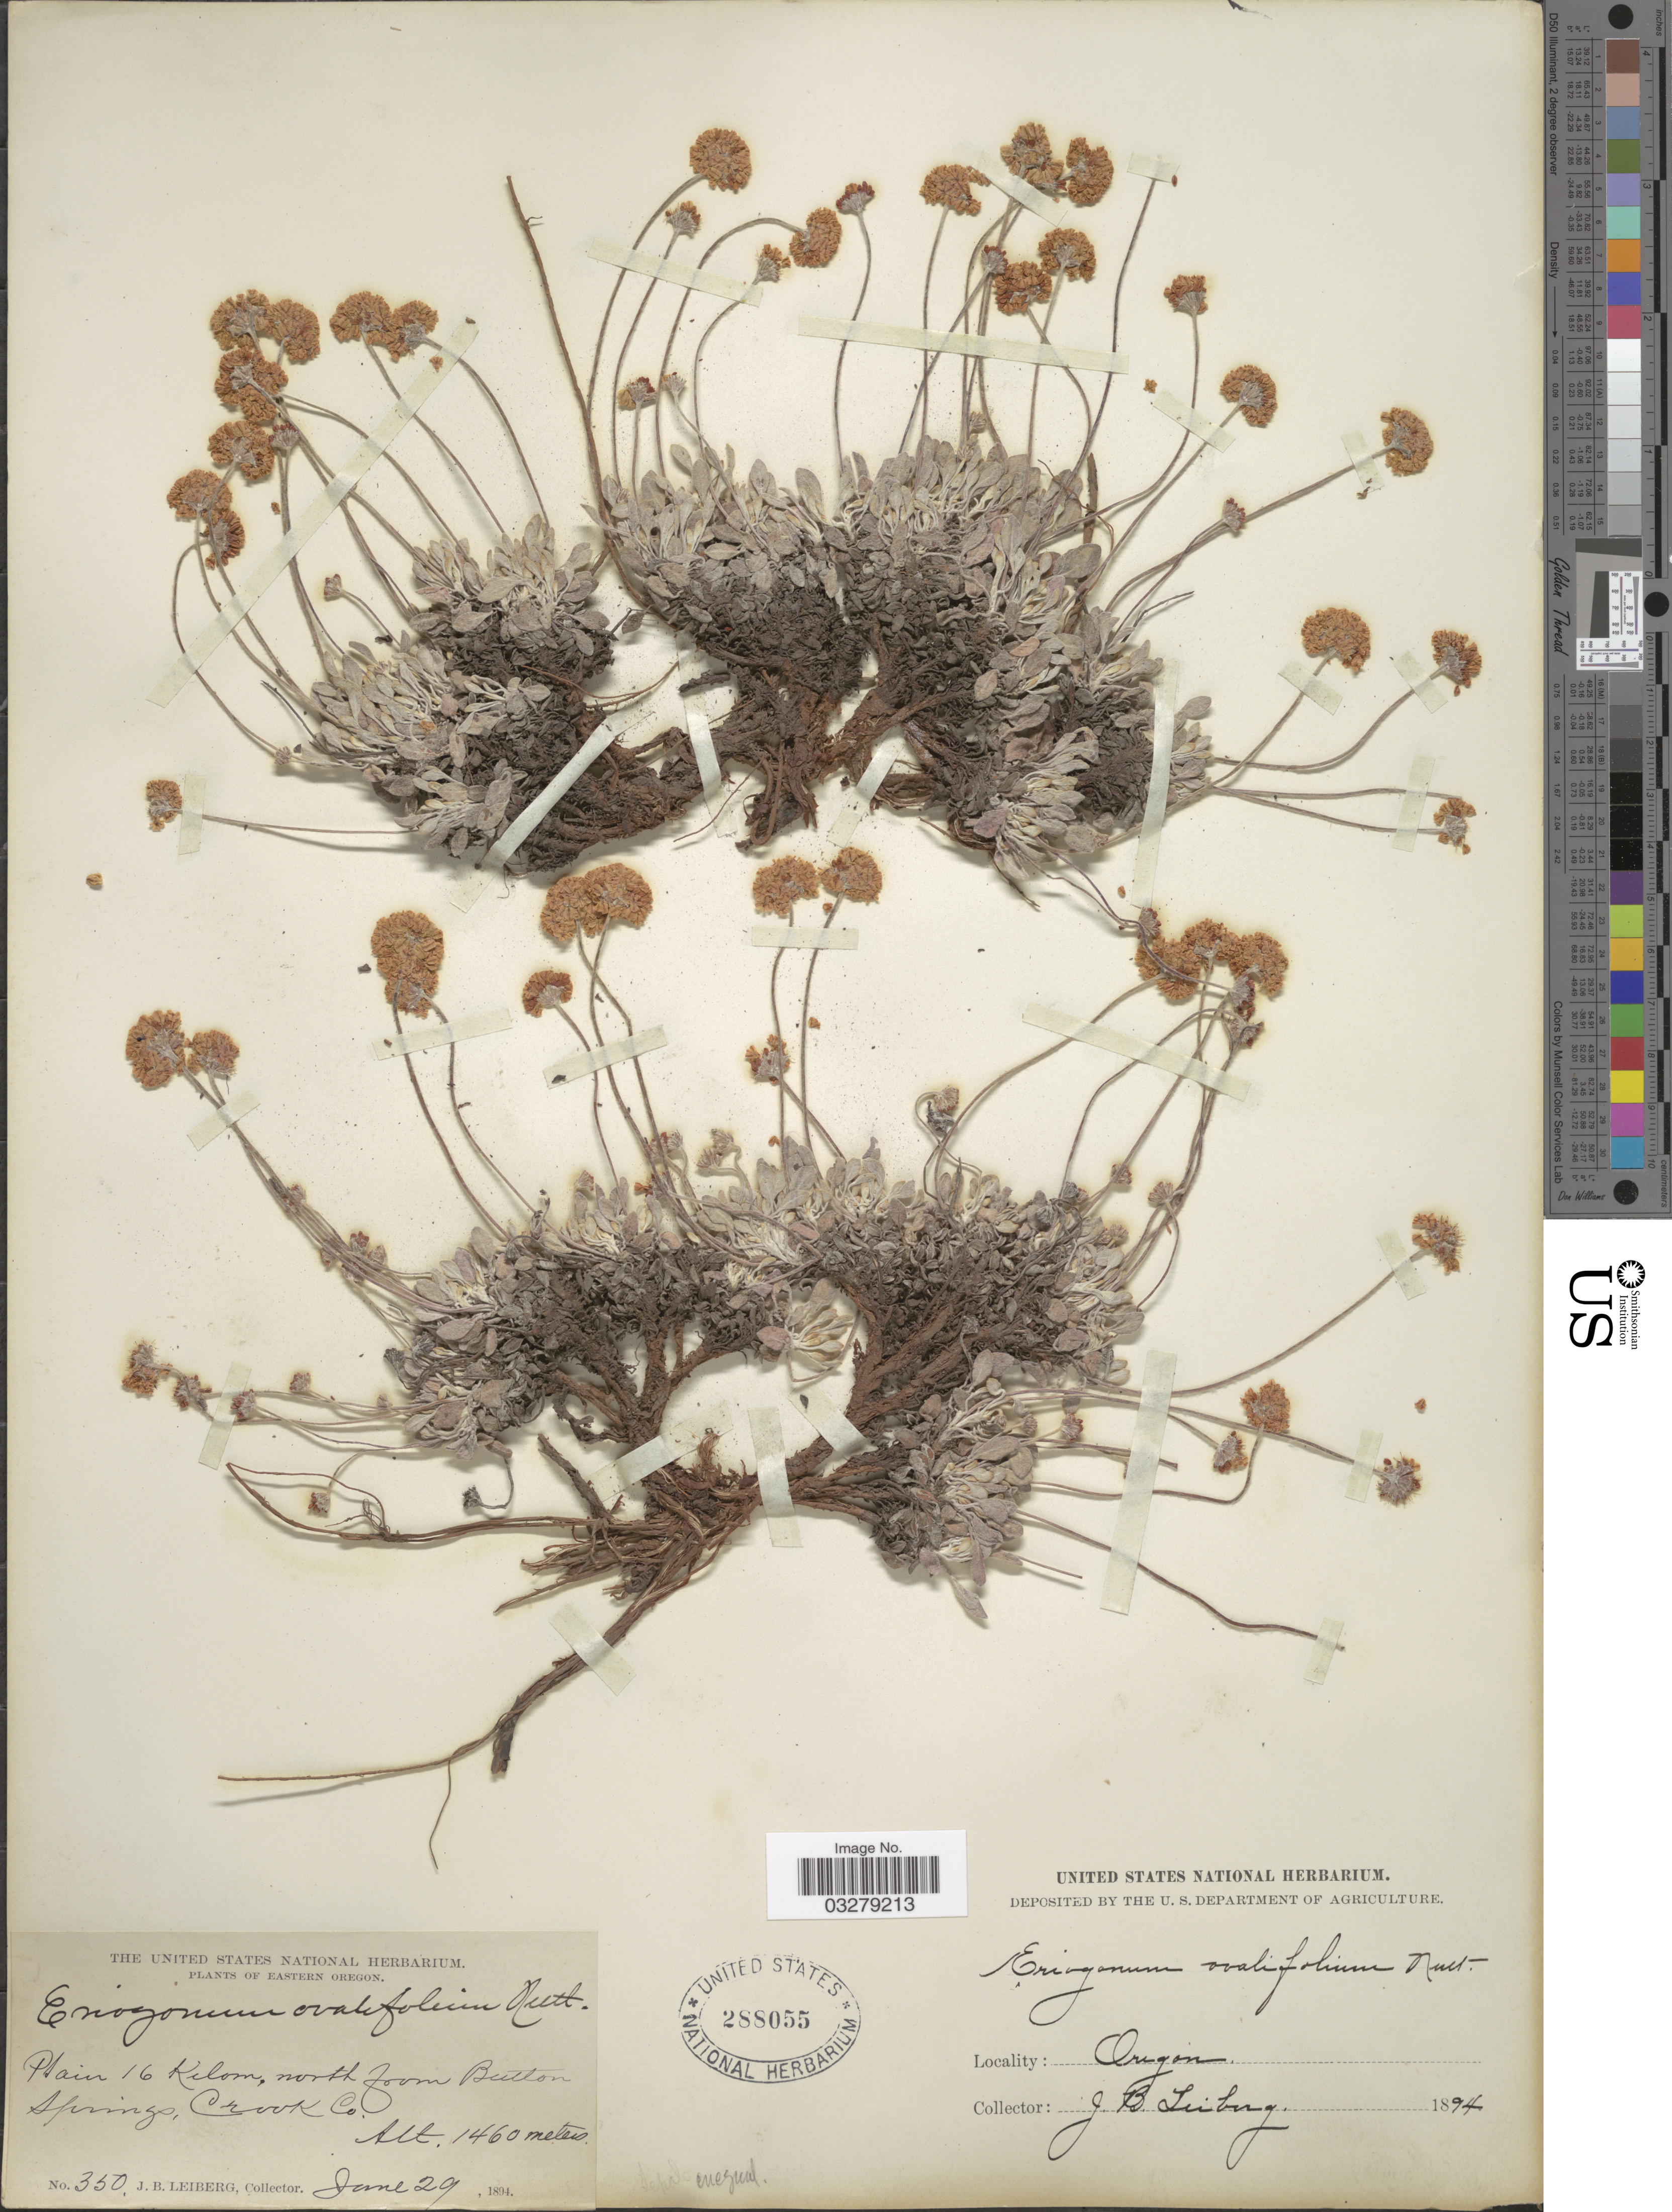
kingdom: Plantae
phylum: Tracheophyta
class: Magnoliopsida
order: Caryophyllales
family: Polygonaceae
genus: Eriogonum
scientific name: Eriogonum ovalifolium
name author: Nutt.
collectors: J. B. Leiberg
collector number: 350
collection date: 1894-06-29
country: United States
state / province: Oregon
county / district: Crook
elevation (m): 1460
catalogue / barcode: US 288055